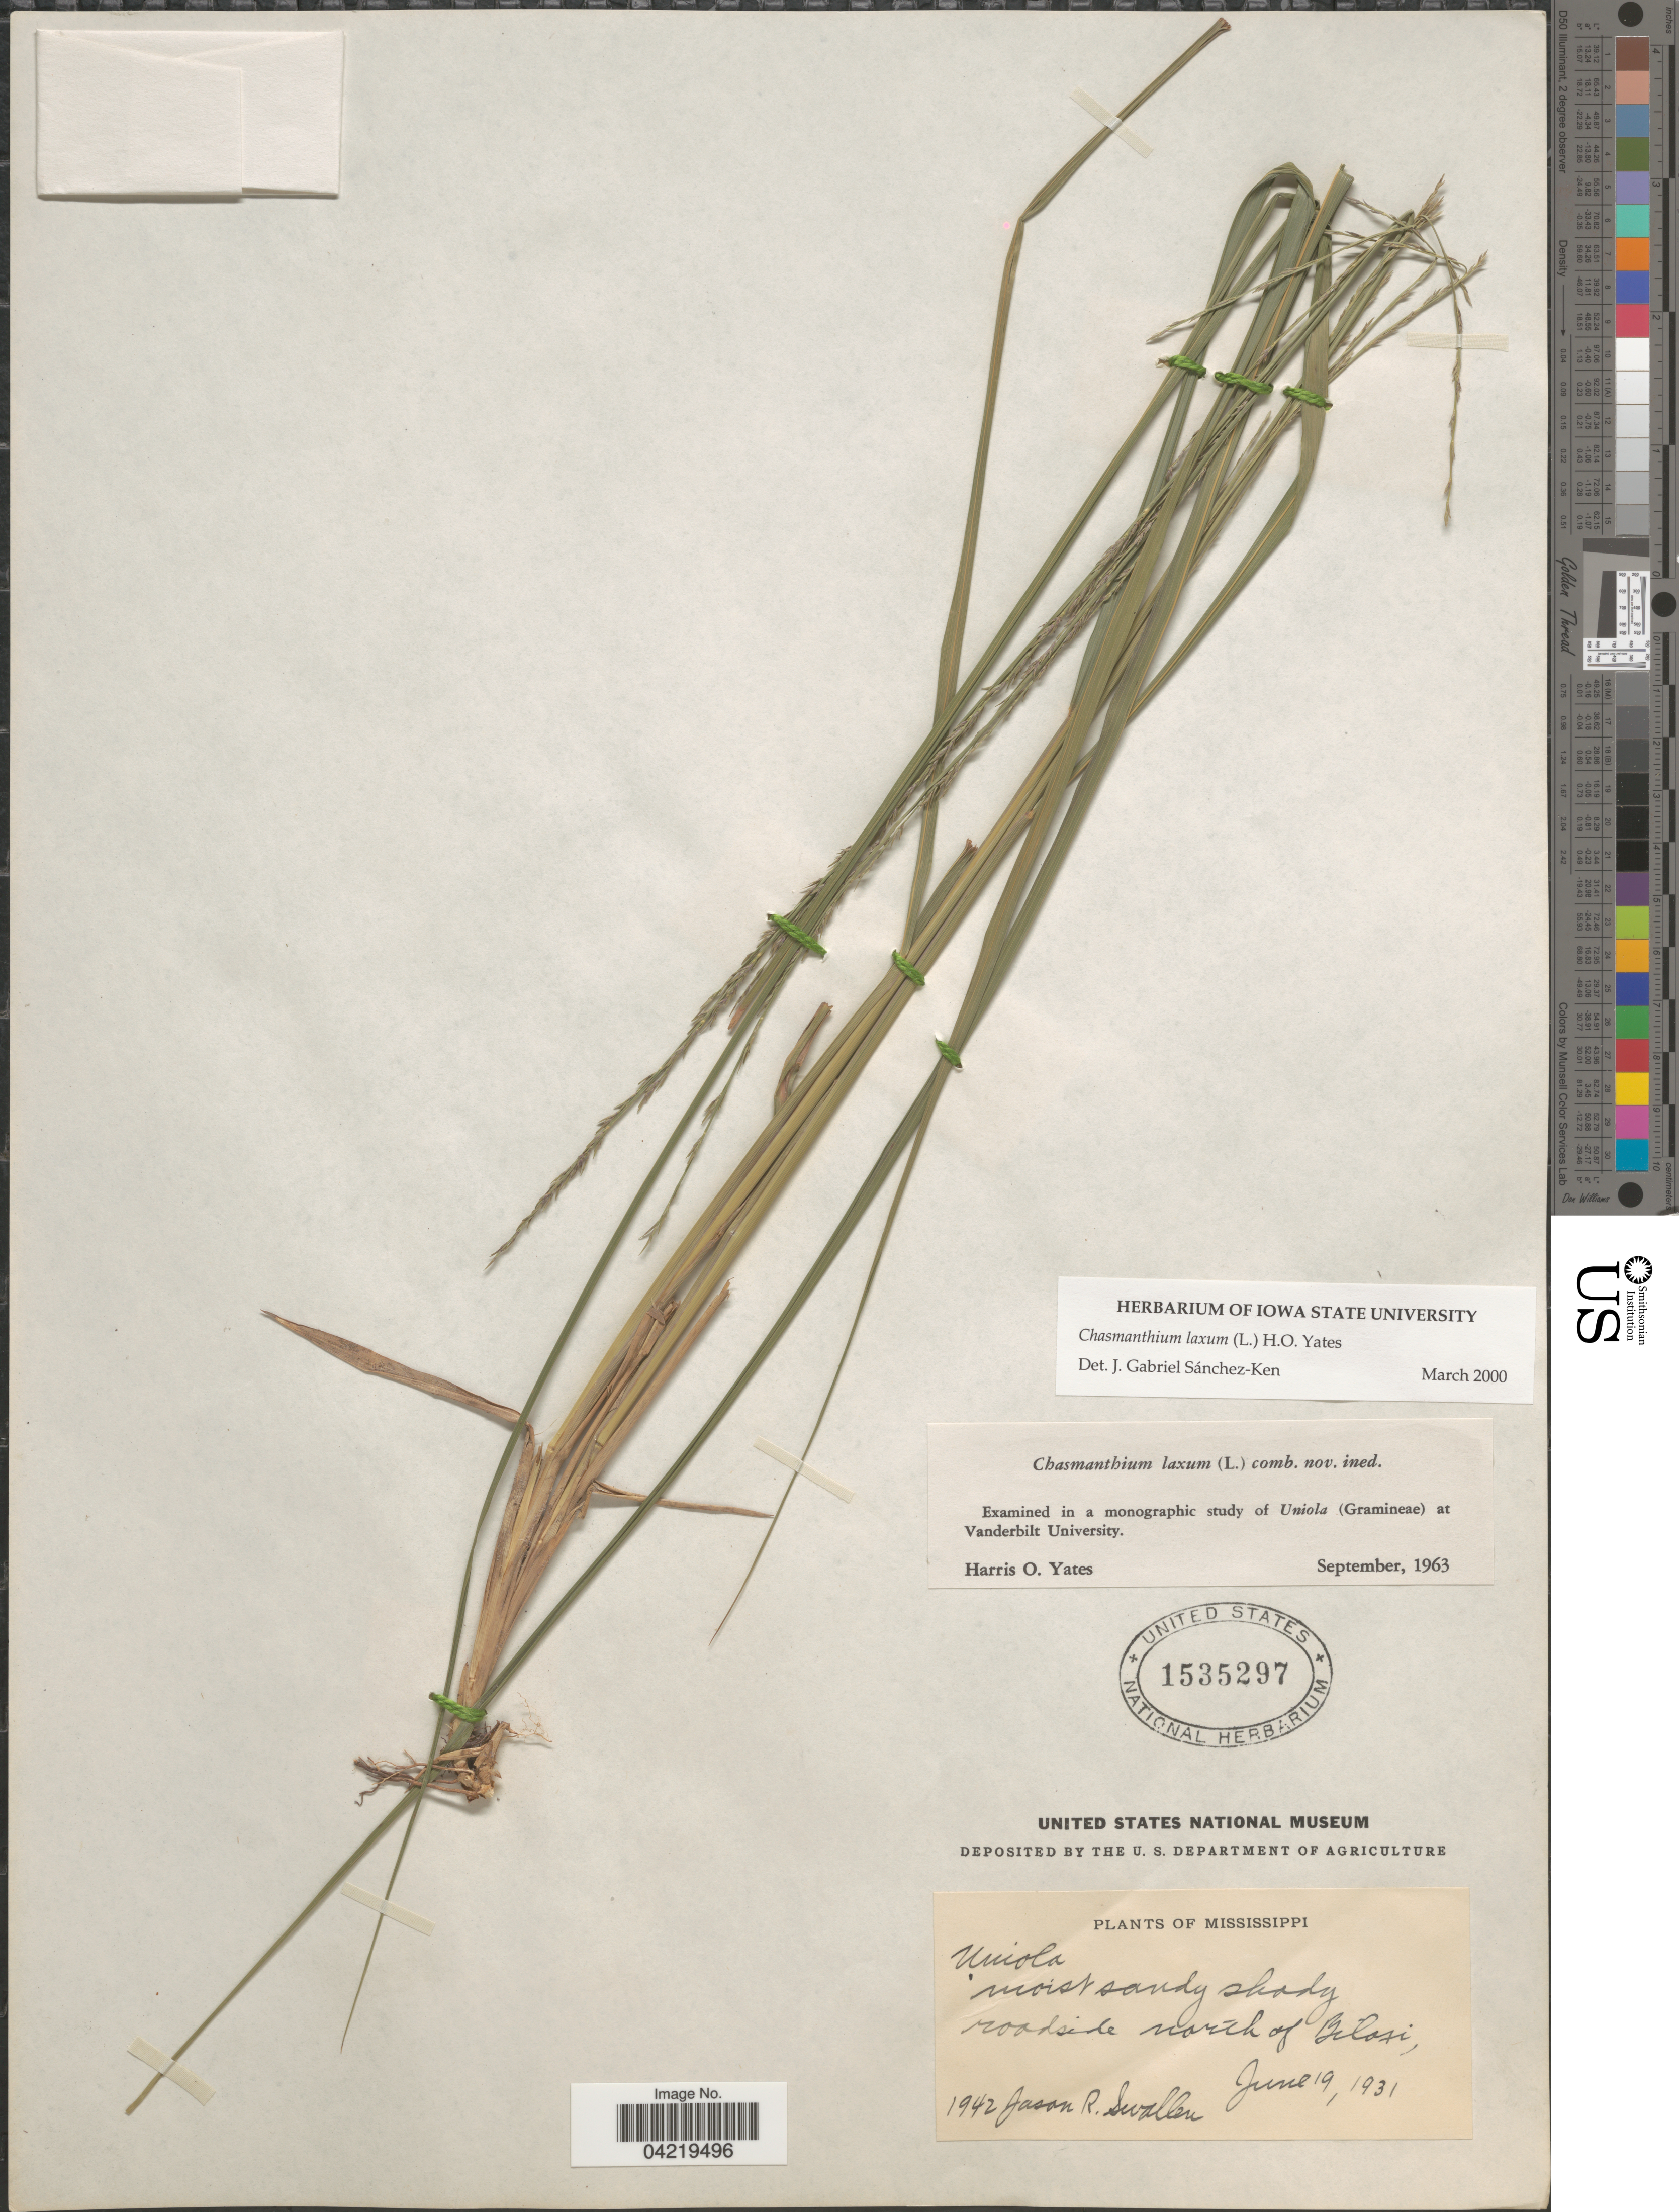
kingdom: Plantae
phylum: Tracheophyta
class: Liliopsida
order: Poales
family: Poaceae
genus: Chasmanthium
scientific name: Chasmanthium laxum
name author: (L.) H.O. Yates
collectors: J. R. Swallen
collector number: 1942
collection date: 1931-06-19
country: United States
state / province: Mississippi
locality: Moist sandy shady roadside north of Biloxi.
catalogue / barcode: US 1535297